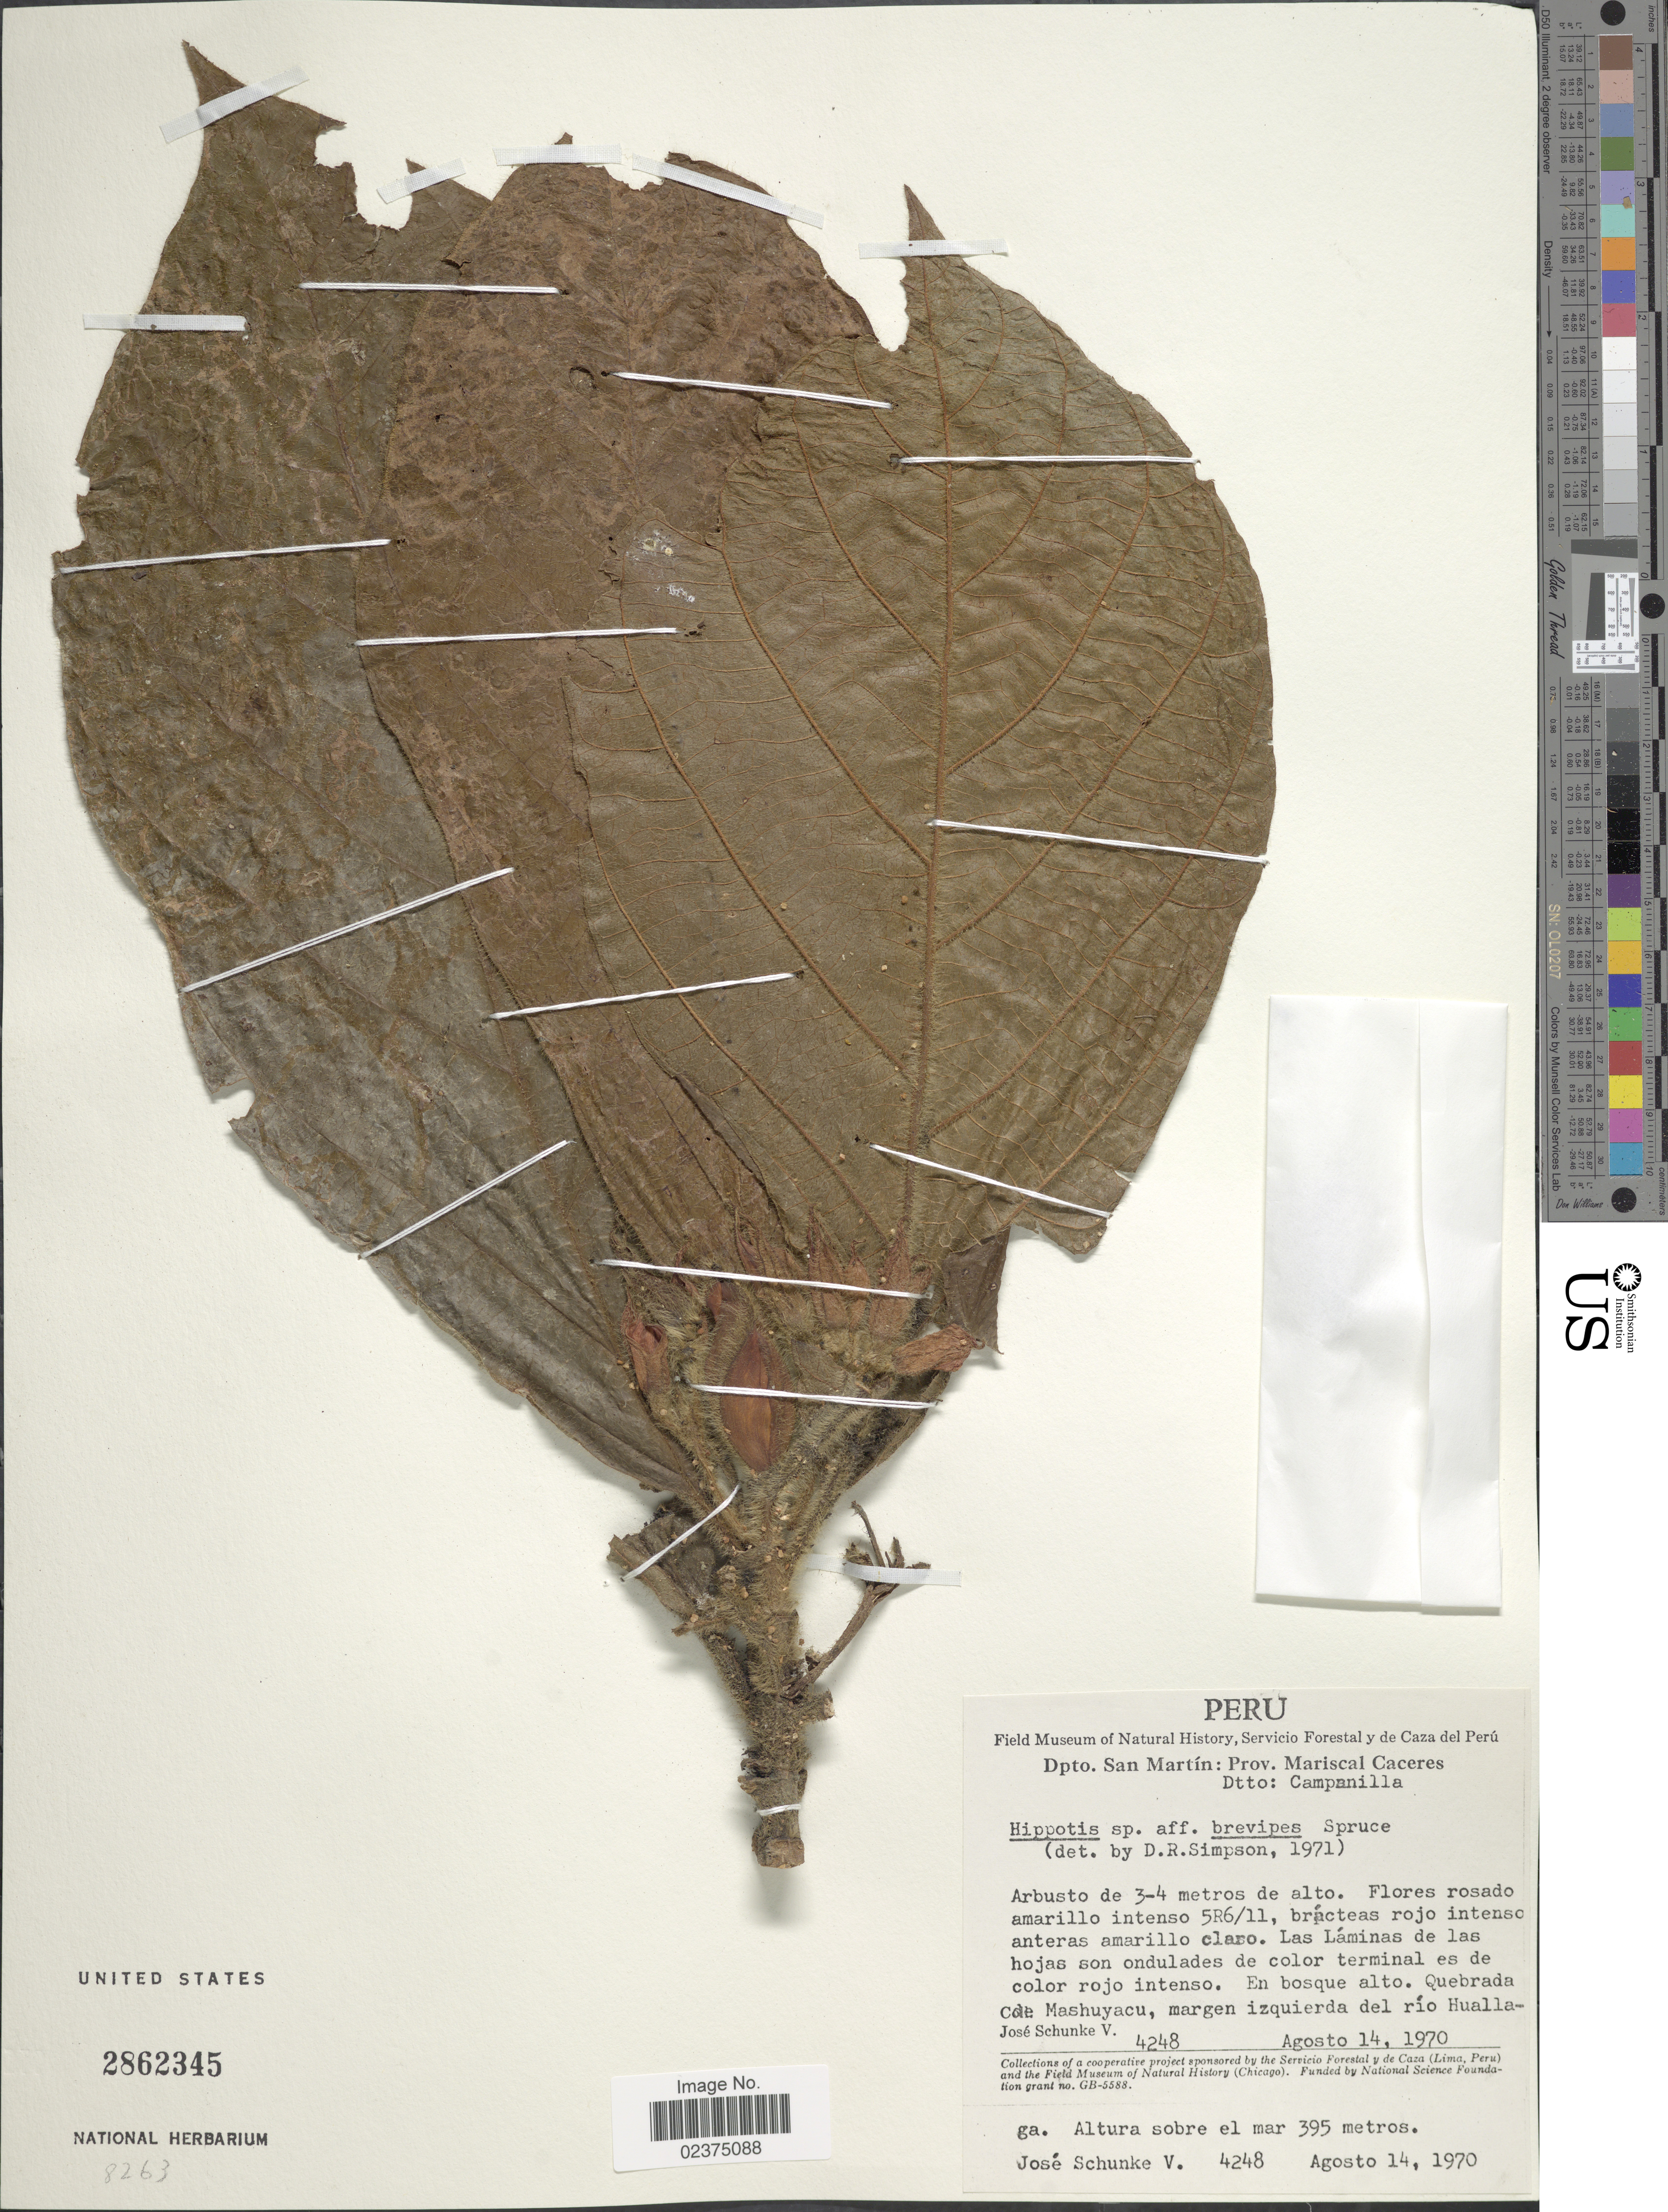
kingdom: Plantae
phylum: Tracheophyta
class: Magnoliopsida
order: Gentianales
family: Rubiaceae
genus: Hippotis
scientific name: Hippotis brevipes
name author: Spruce ex K. Schum.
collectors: J. Schunke Vigo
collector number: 4248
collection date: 1970-08-14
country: Peru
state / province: San Martín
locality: Quebrada de Mashuyacu, margen izquierda del río Huallaga, Dtto. Campanilla, Prov. Mariscal Cáceres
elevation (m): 395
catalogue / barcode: US 2862345